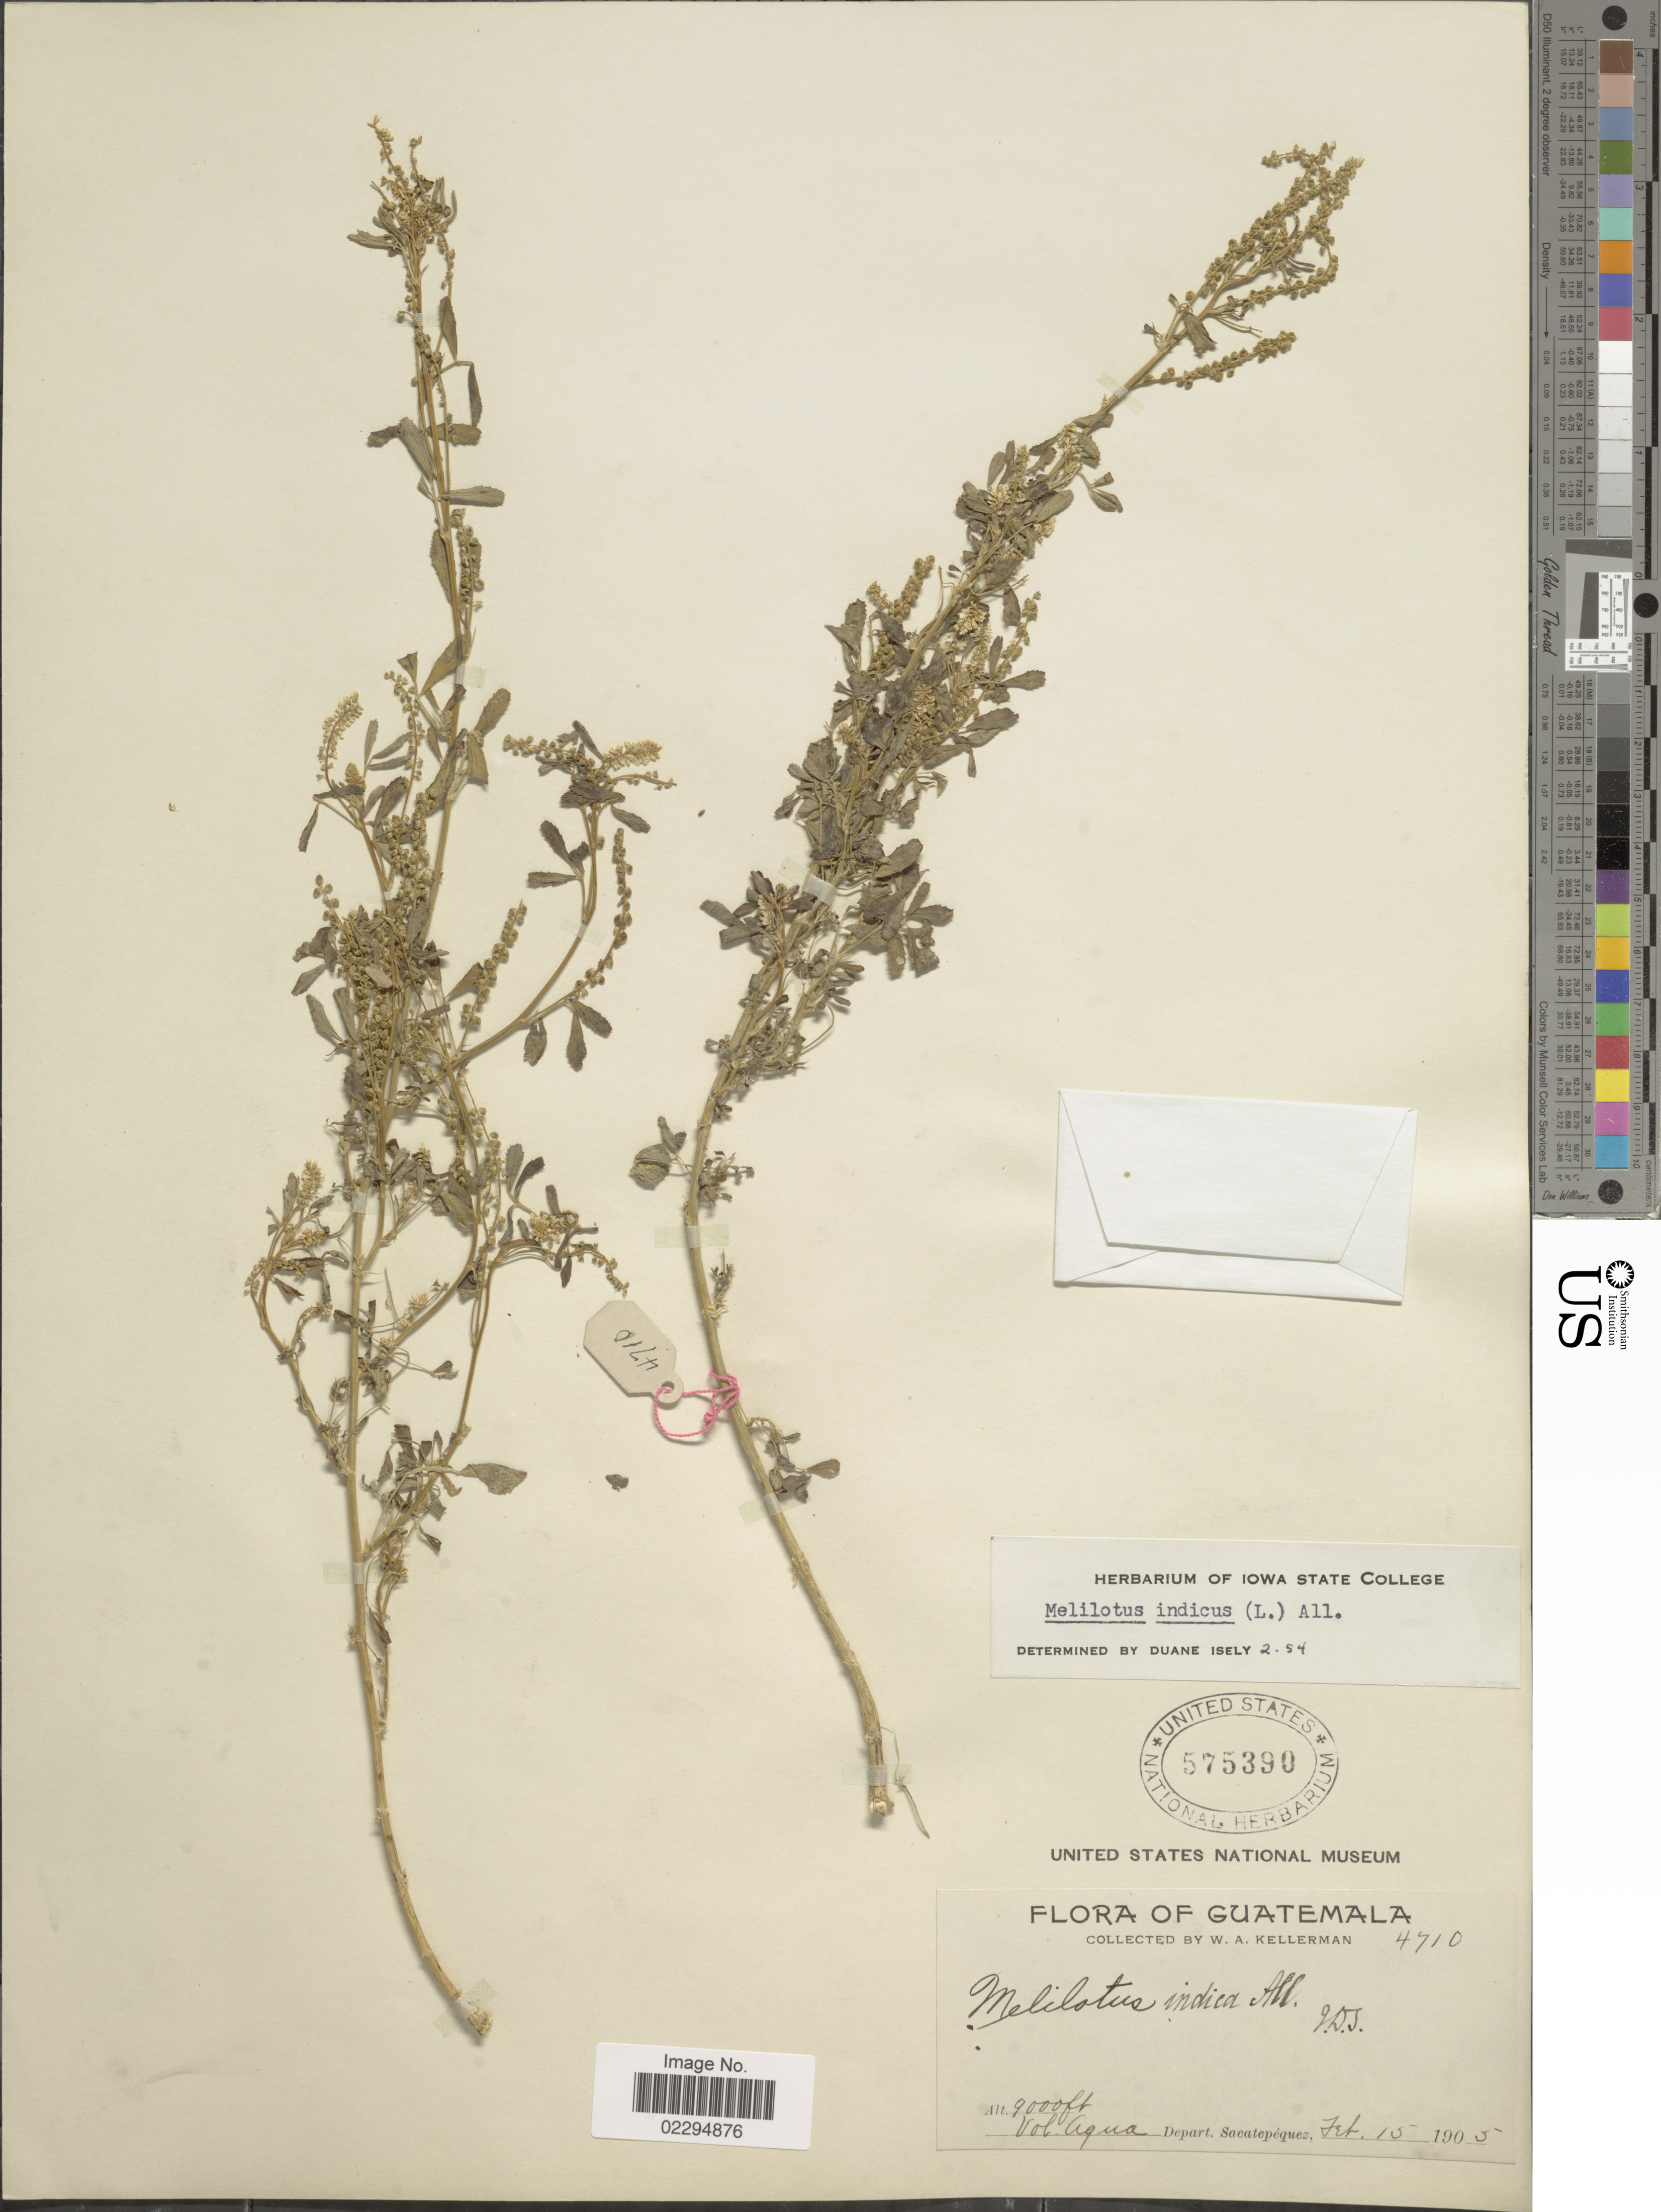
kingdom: Plantae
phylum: Tracheophyta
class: Magnoliopsida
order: Fabales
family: Fabaceae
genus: Melilotus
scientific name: Melilotus indicus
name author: (L.) All.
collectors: W. Kellerman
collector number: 4710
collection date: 1905-02-15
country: Guatemala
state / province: Sacatepéquez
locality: Vol Agua, Depart. Sacatepéquez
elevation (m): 2743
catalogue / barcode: US 575390